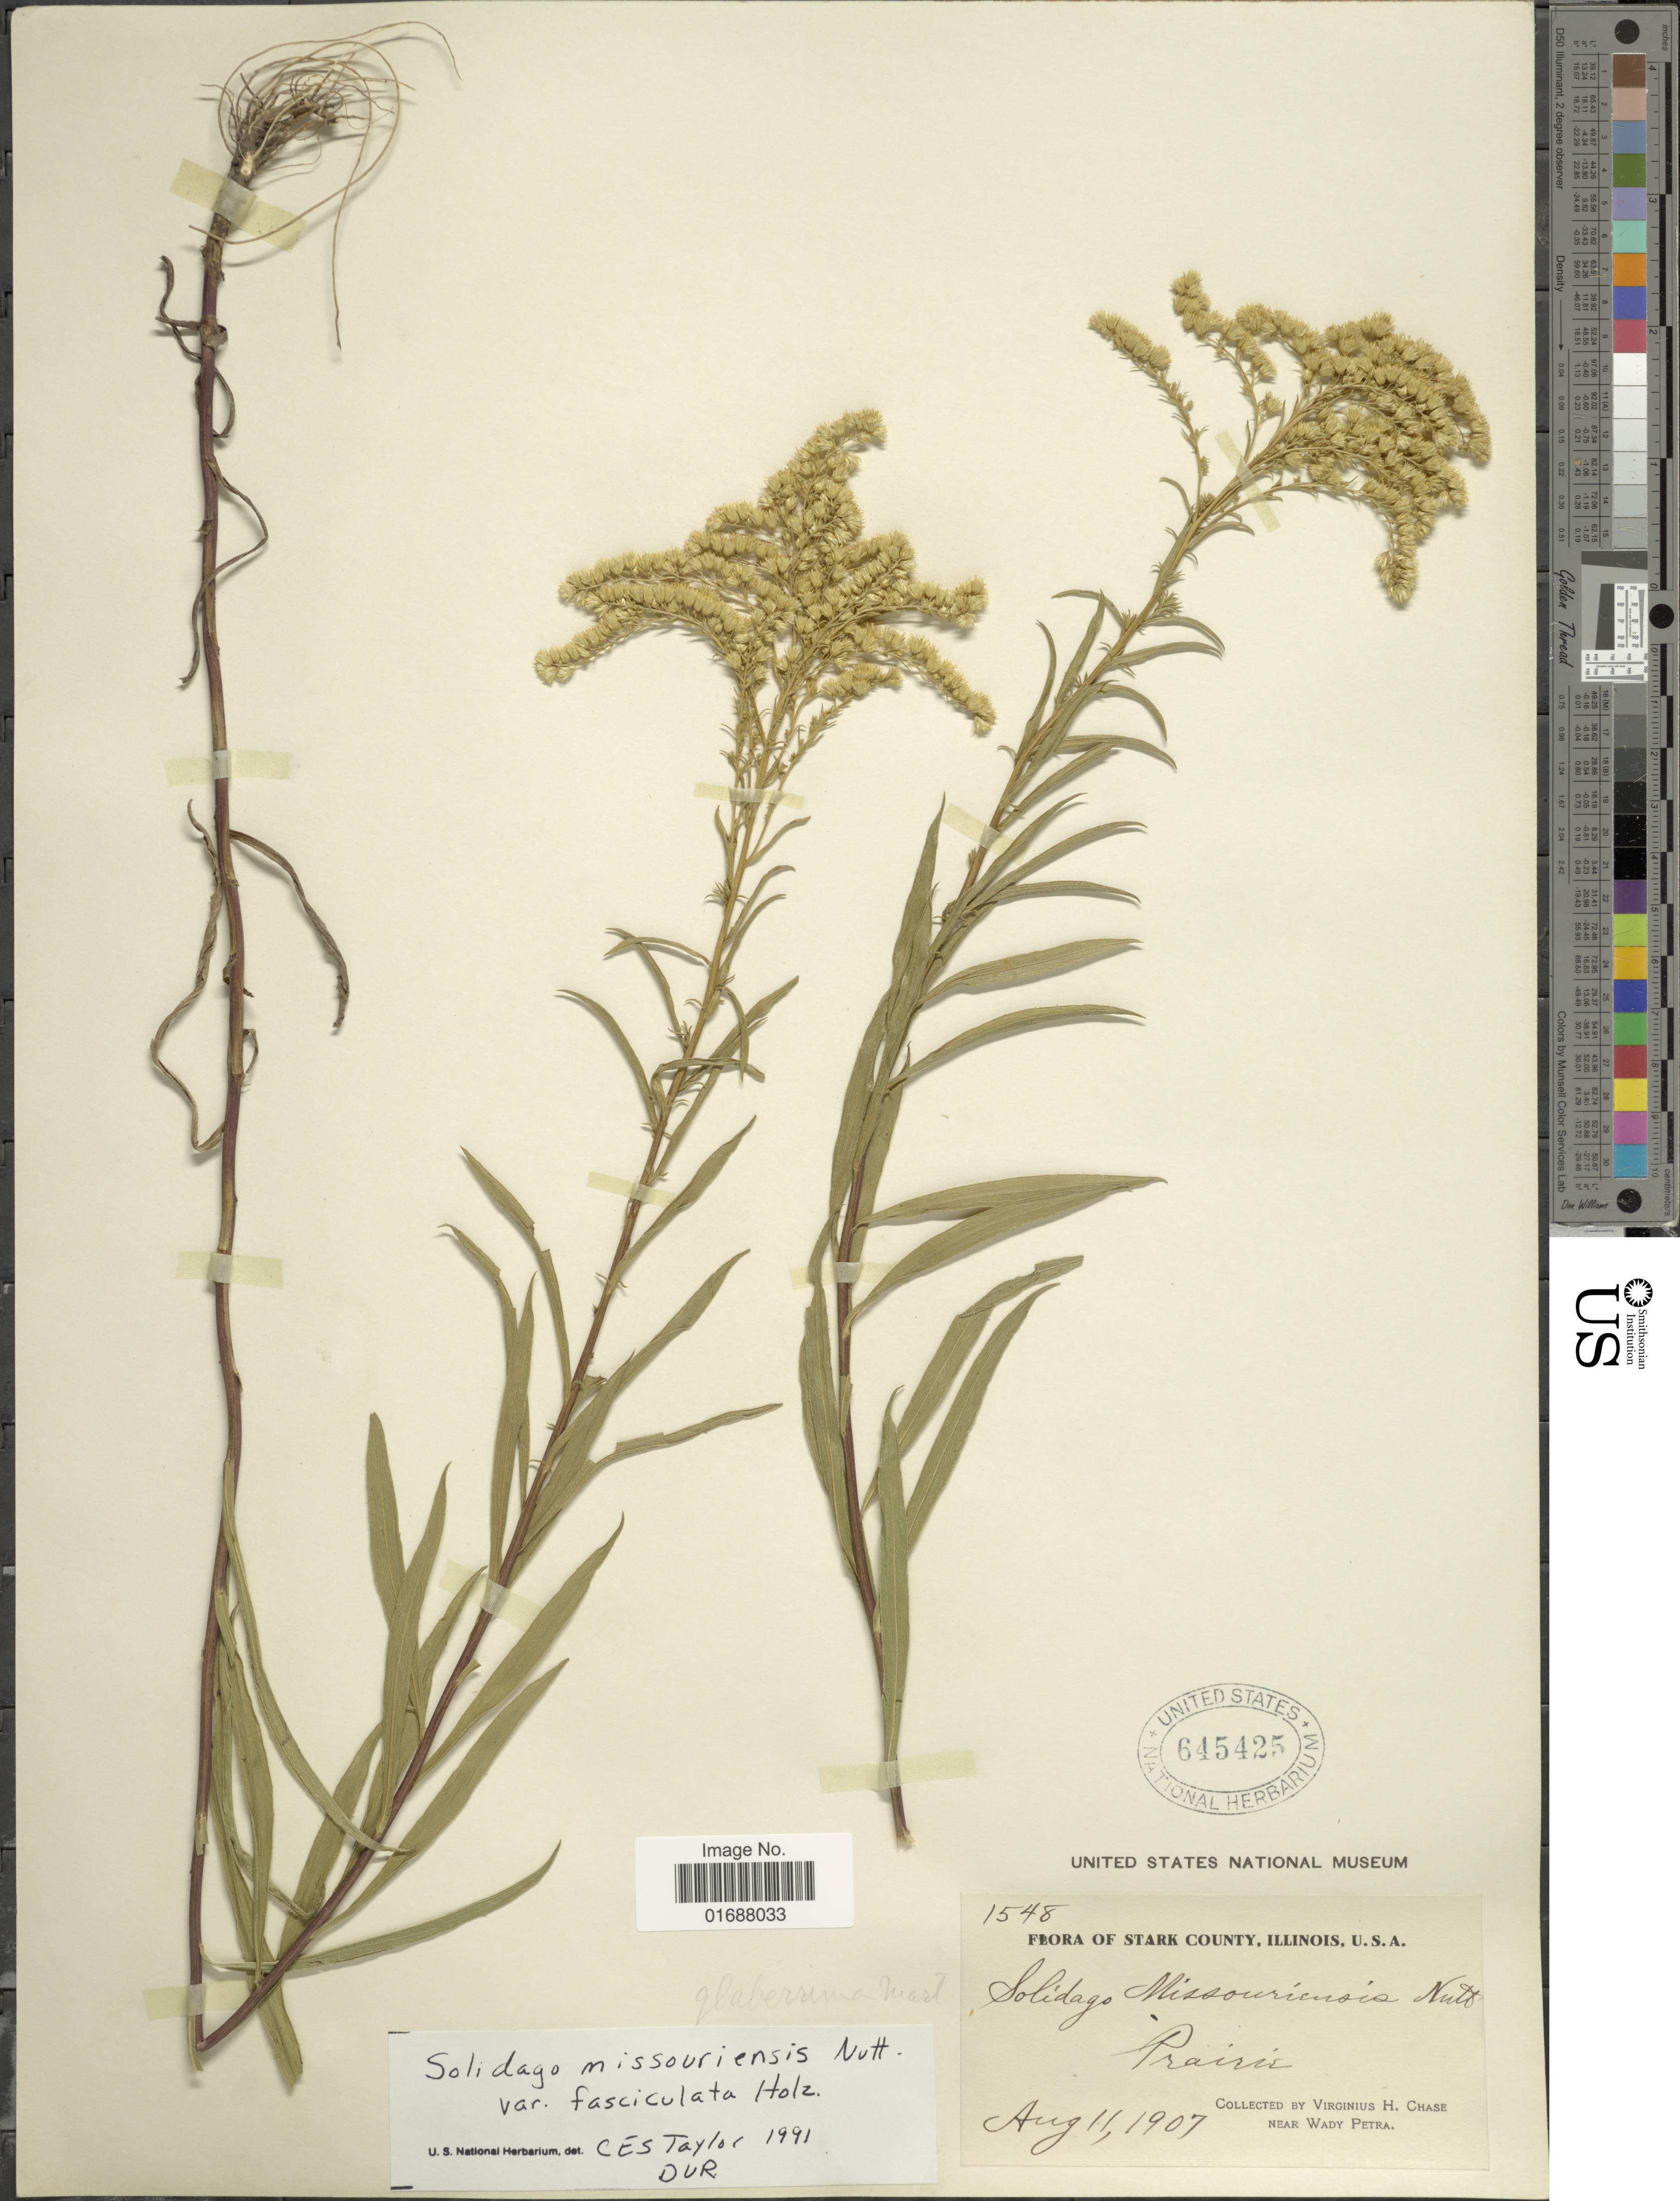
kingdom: Plantae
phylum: Tracheophyta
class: Magnoliopsida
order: Asterales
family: Asteraceae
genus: Solidago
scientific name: Solidago missouriensis var. fasciculata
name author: Holz.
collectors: V. H. Chase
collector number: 1548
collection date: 1907-08-11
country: United States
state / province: Illinois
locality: Stark County. Prairis, near Wady Petra.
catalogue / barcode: US 645425